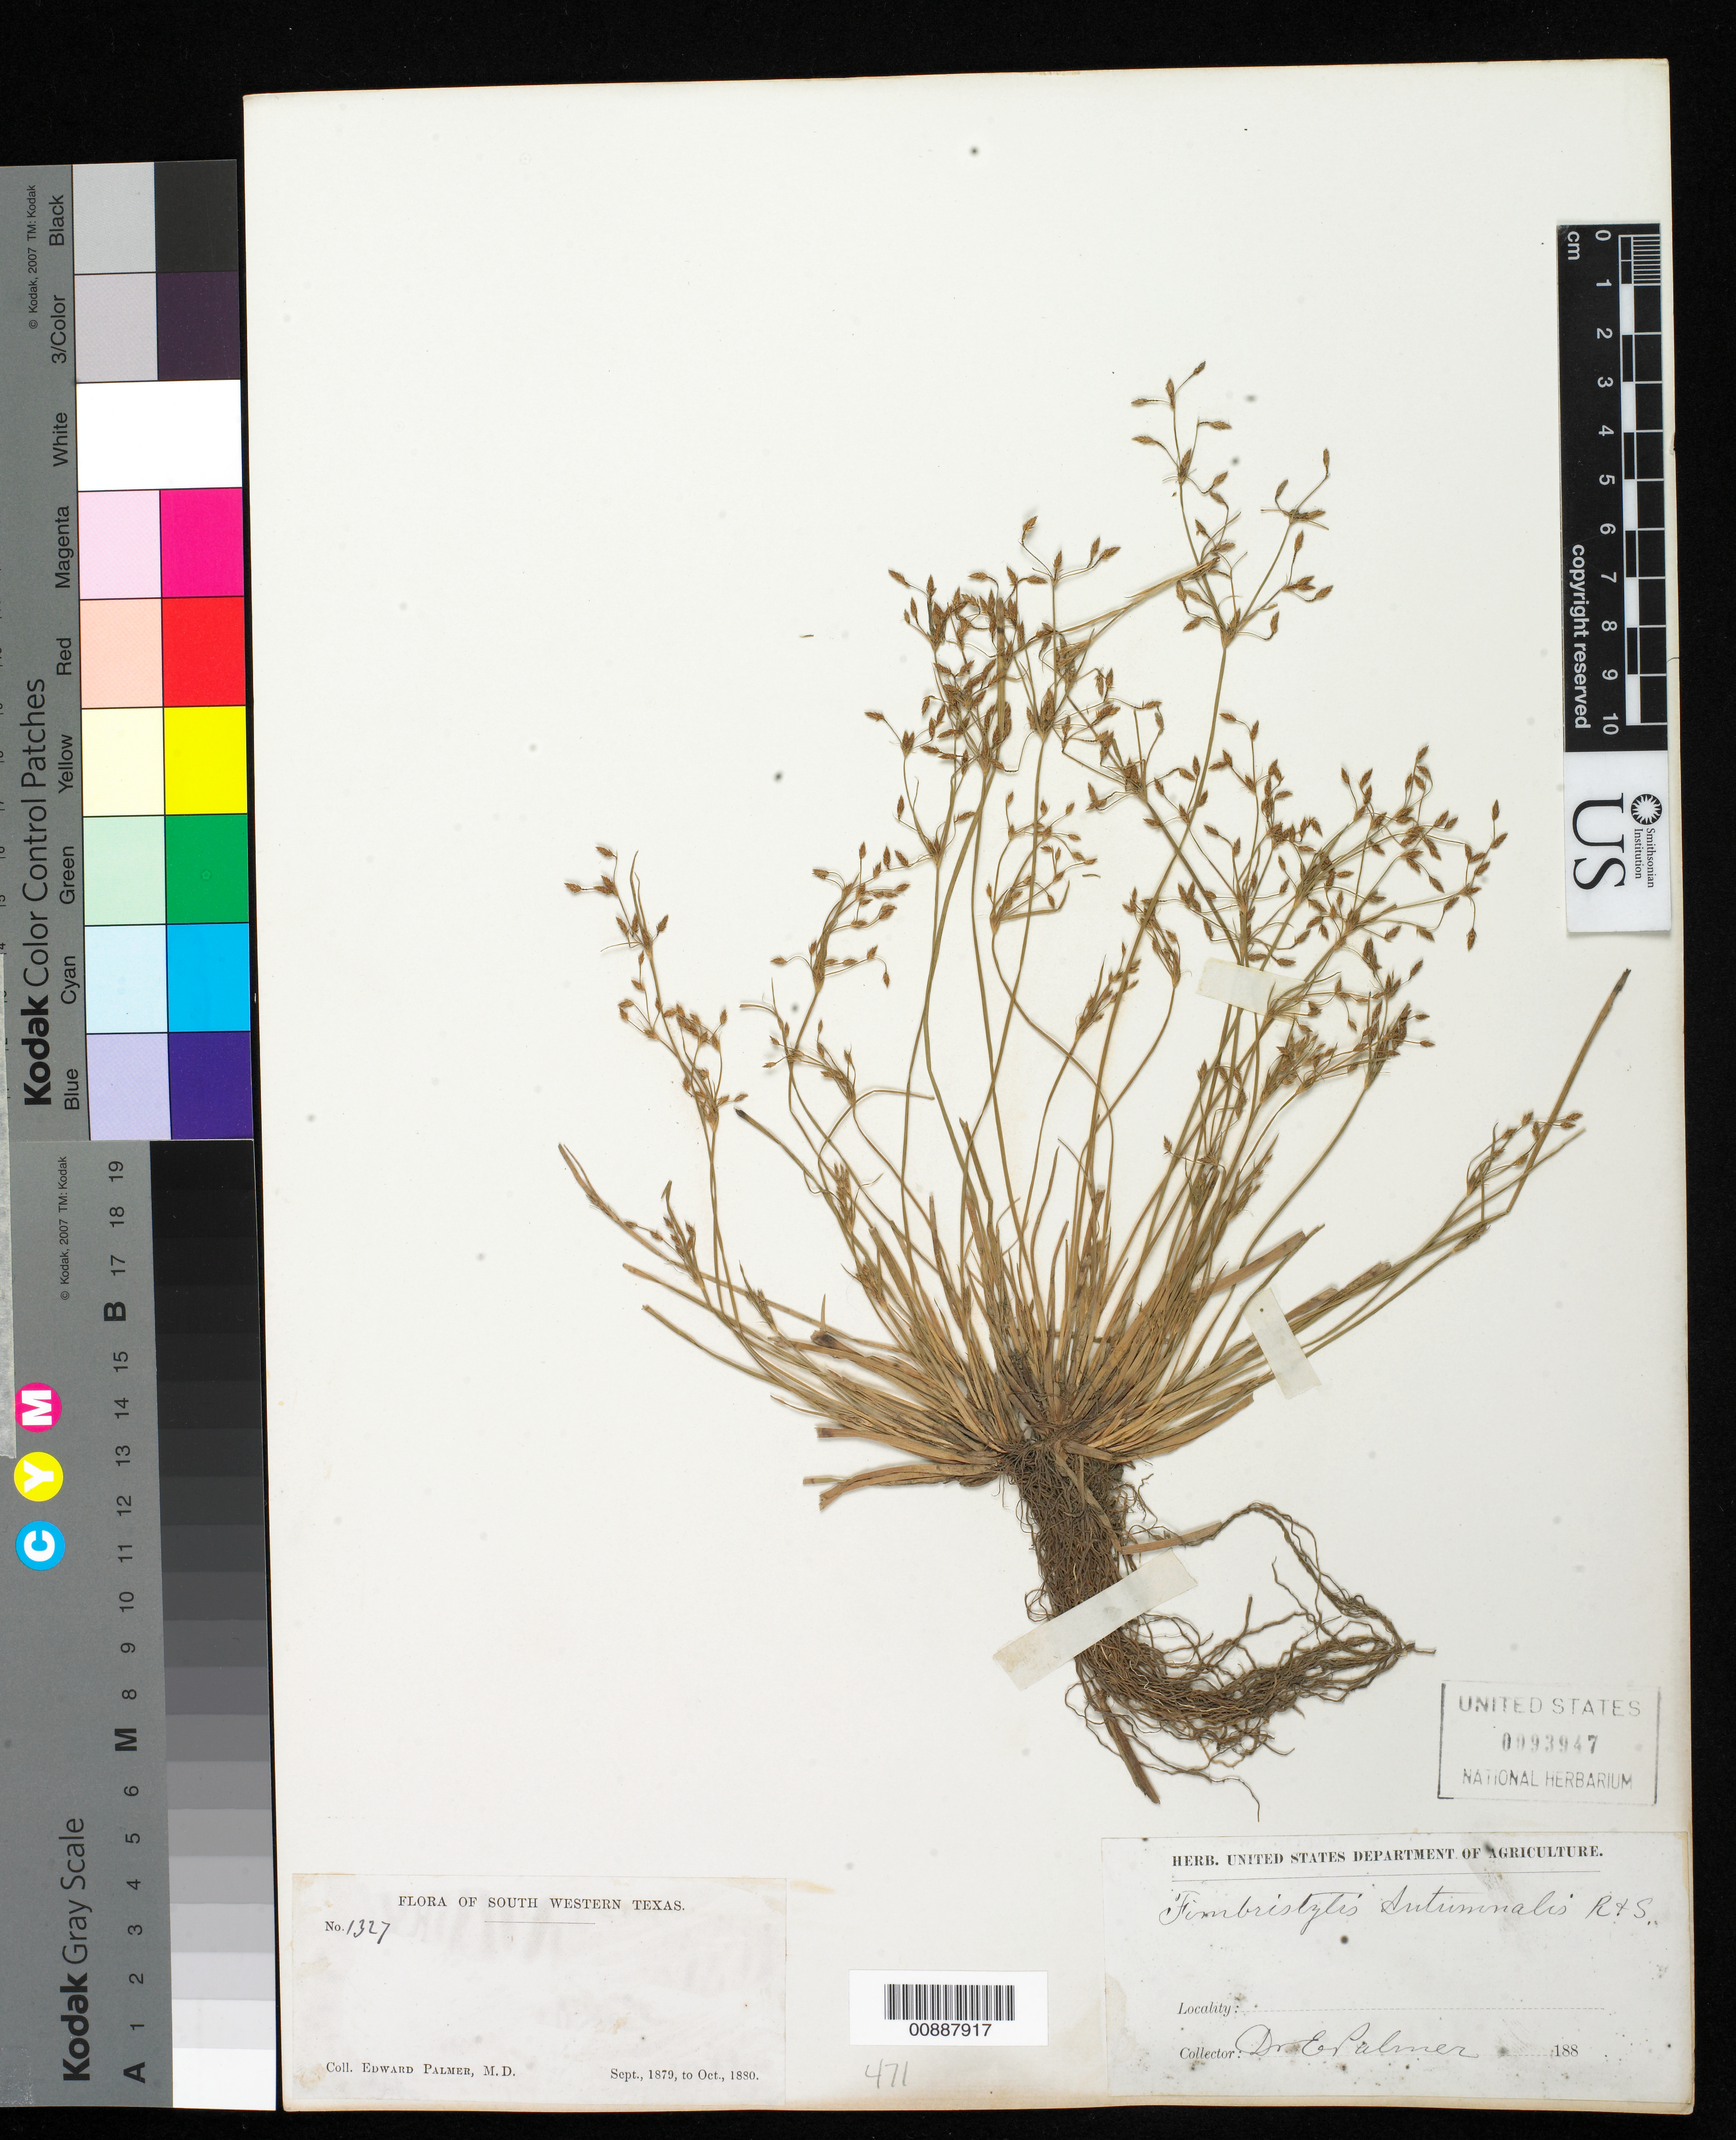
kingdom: Plantae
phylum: Tracheophyta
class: Liliopsida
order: Poales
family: Cyperaceae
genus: Fimbristylis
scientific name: Fimbristylis autumnalis (L.) Roem. & Schult.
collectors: E. Palmer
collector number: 1327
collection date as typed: Sep 1879 to -- Oct 1880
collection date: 1879-09/1880-10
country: United States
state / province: Texas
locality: South Western Texas.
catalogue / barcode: US 93947